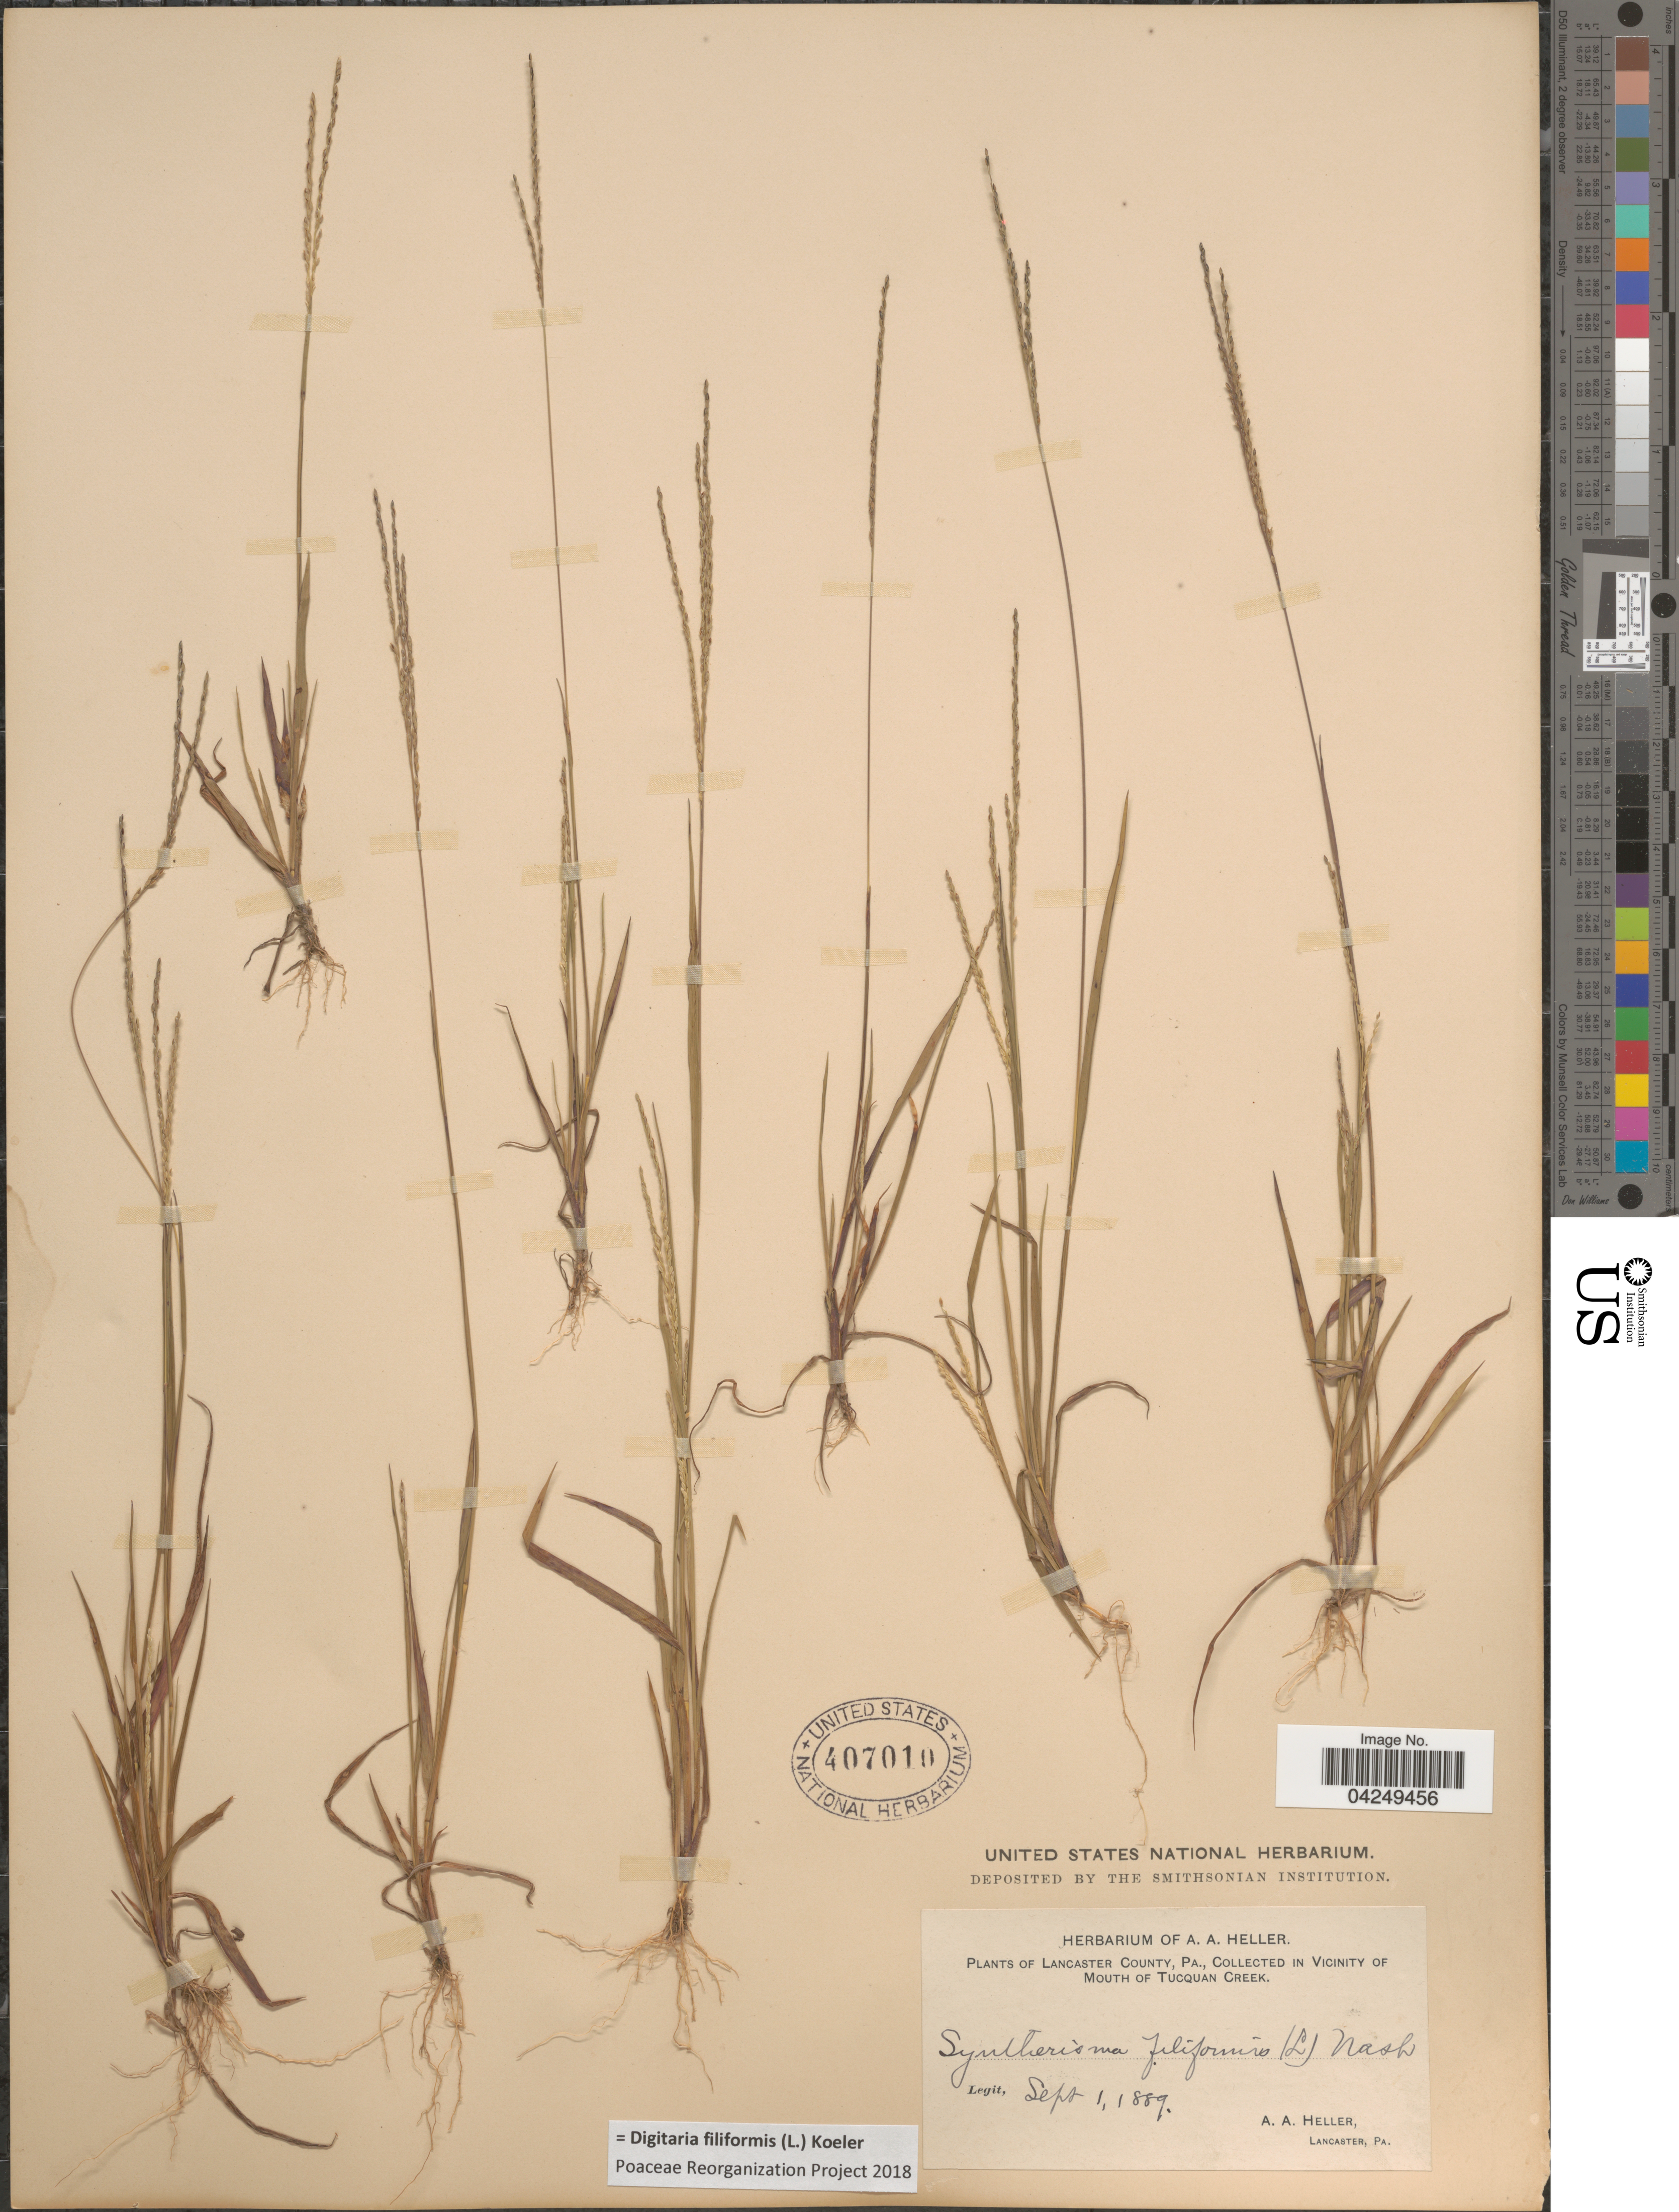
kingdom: Plantae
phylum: Tracheophyta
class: Liliopsida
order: Poales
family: Poaceae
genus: Digitaria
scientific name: Digitaria filiformis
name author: (L.) Koeler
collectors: A. A. Heller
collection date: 1889-09-01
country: United States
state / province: Pennsylvania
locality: Lancaster County, in vicinity of Mouth of Tucquan Creek.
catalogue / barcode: US 407010